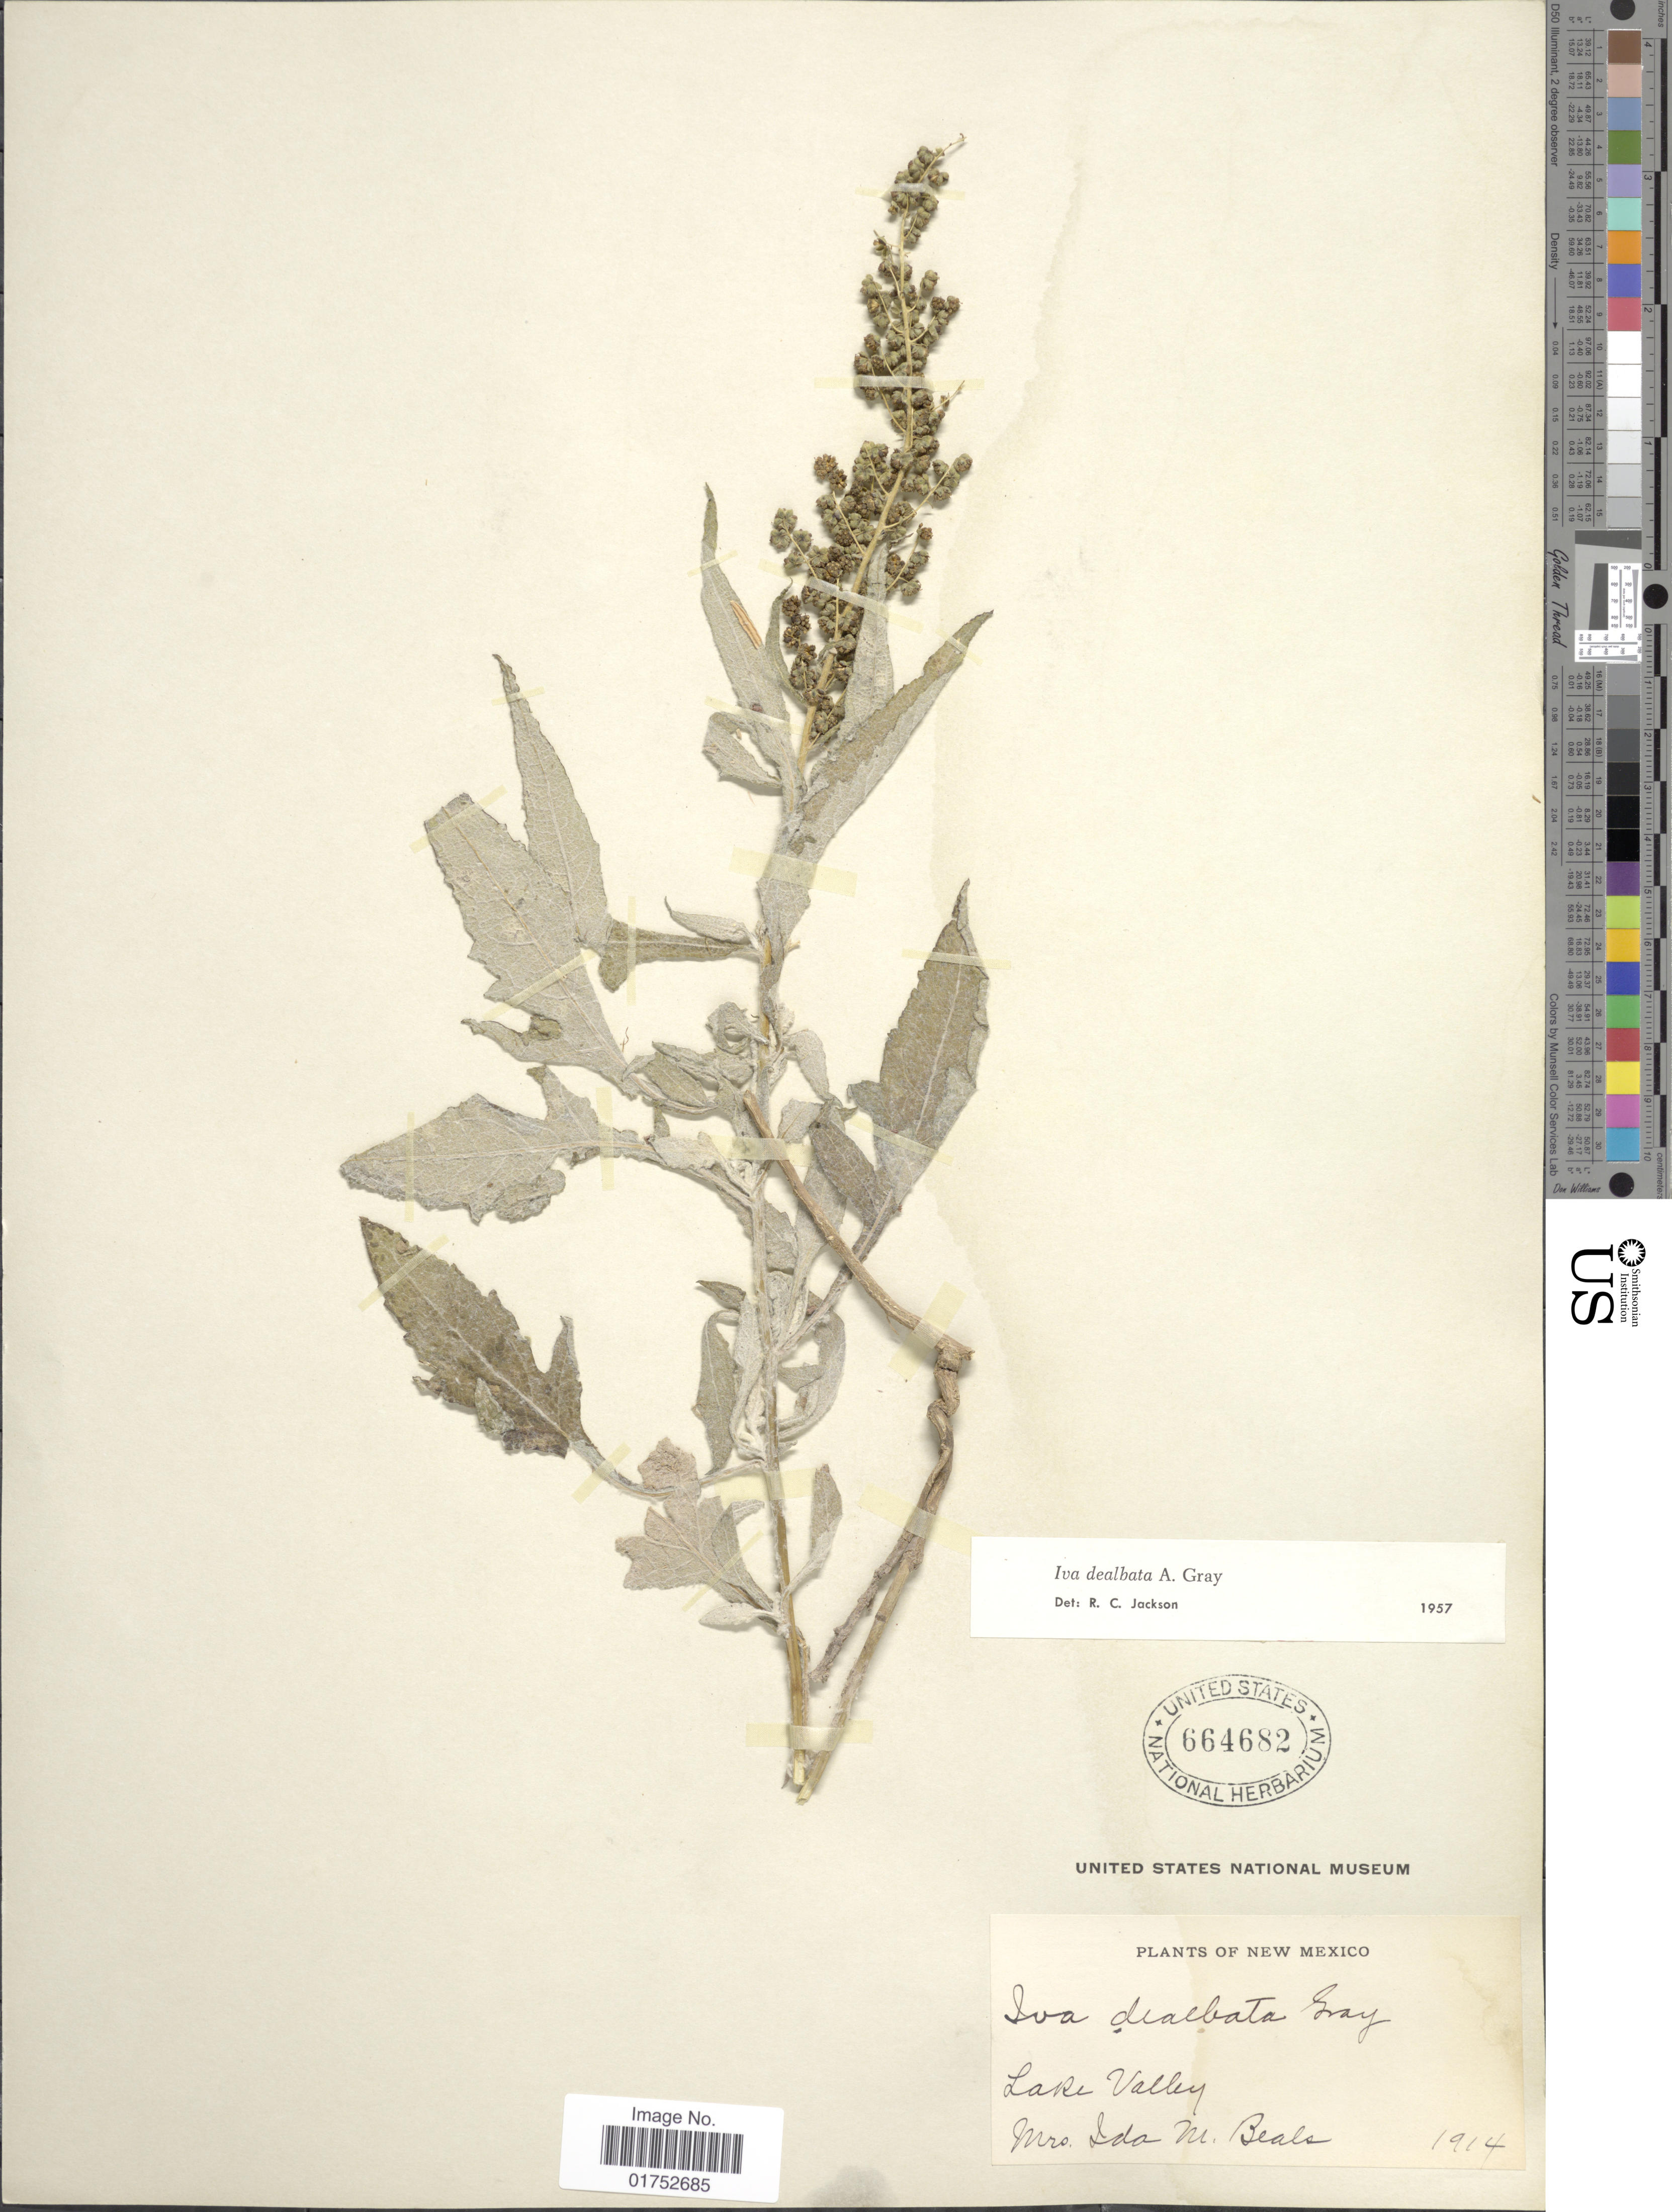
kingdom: Plantae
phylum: Tracheophyta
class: Magnoliopsida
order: Asterales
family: Asteraceae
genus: Iva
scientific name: Iva dealbata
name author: A. Gray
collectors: I. M. Beals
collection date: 1914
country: United States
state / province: New Mexico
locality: Lake Valley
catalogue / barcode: US 664682